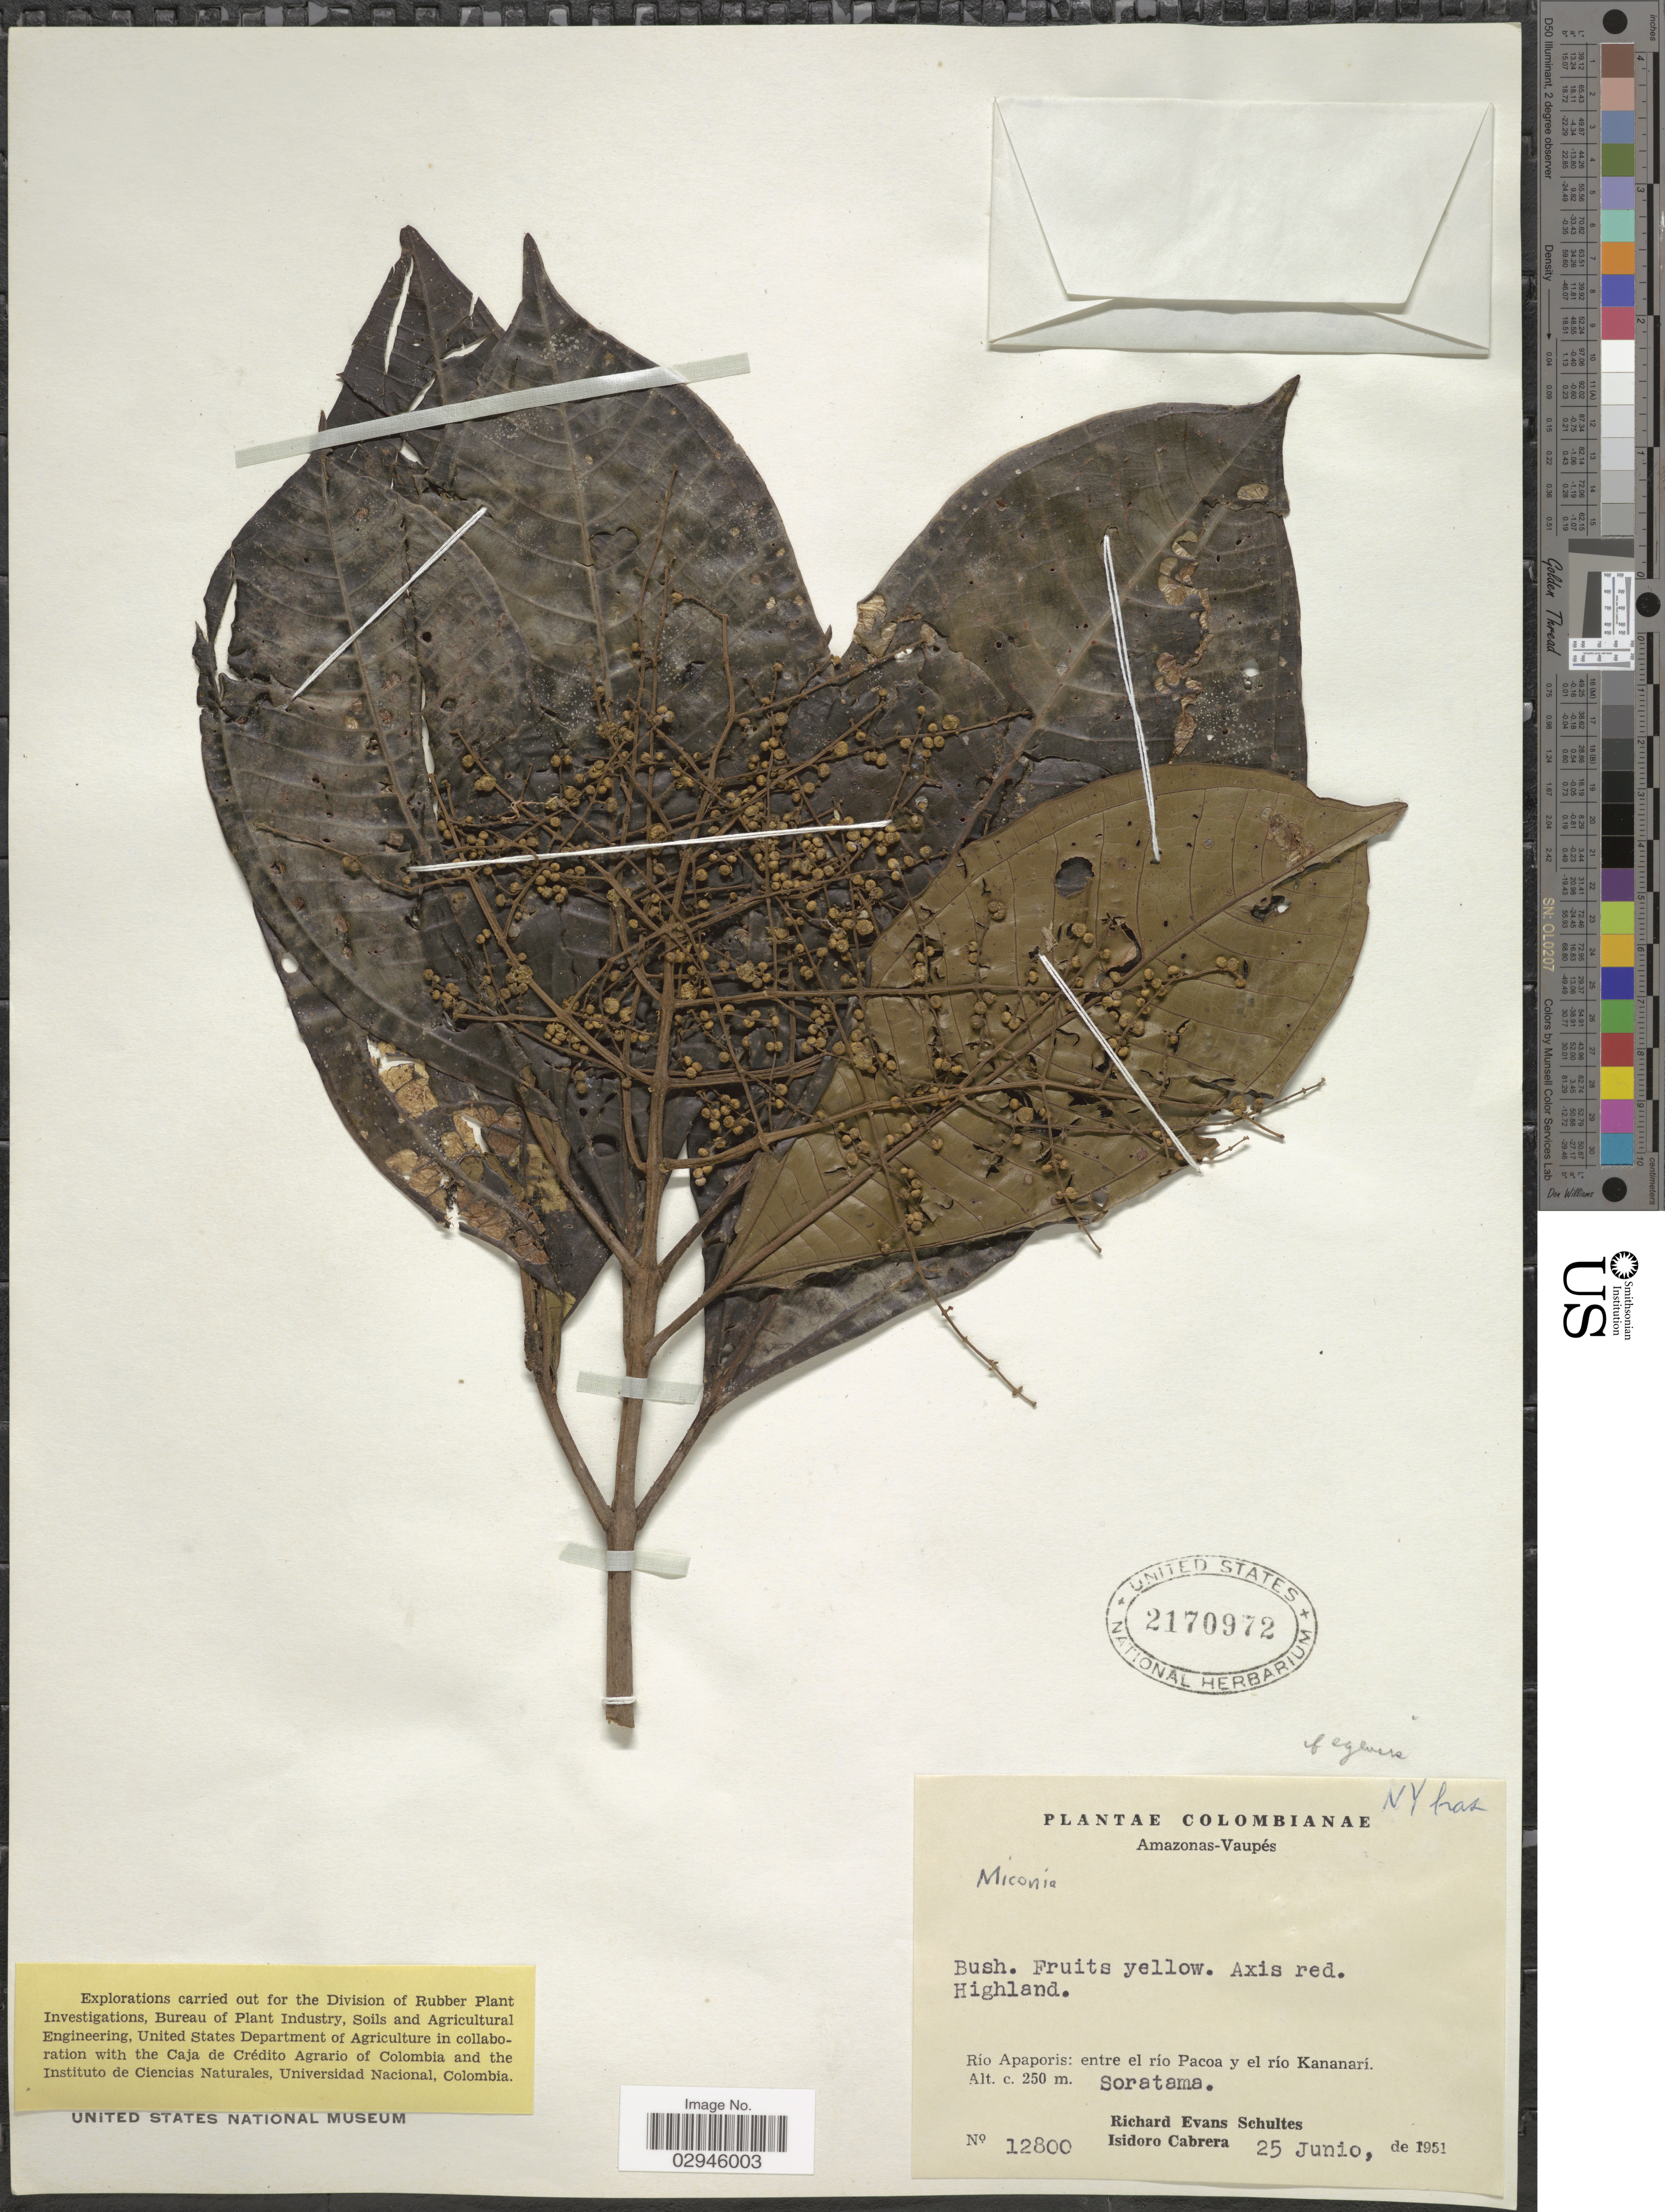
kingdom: Plantae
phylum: Tracheophyta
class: Magnoliopsida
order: Myrtales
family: Melastomataceae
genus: Miconia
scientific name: Miconia sp.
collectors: R. E. Schultes & I. Cabrera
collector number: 12800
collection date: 1951-06-25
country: Colombia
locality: Amazonas-Vaupés. Río Apaporis: entre el río Pacoa y el río Kananarí.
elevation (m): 250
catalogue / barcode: US 2170972